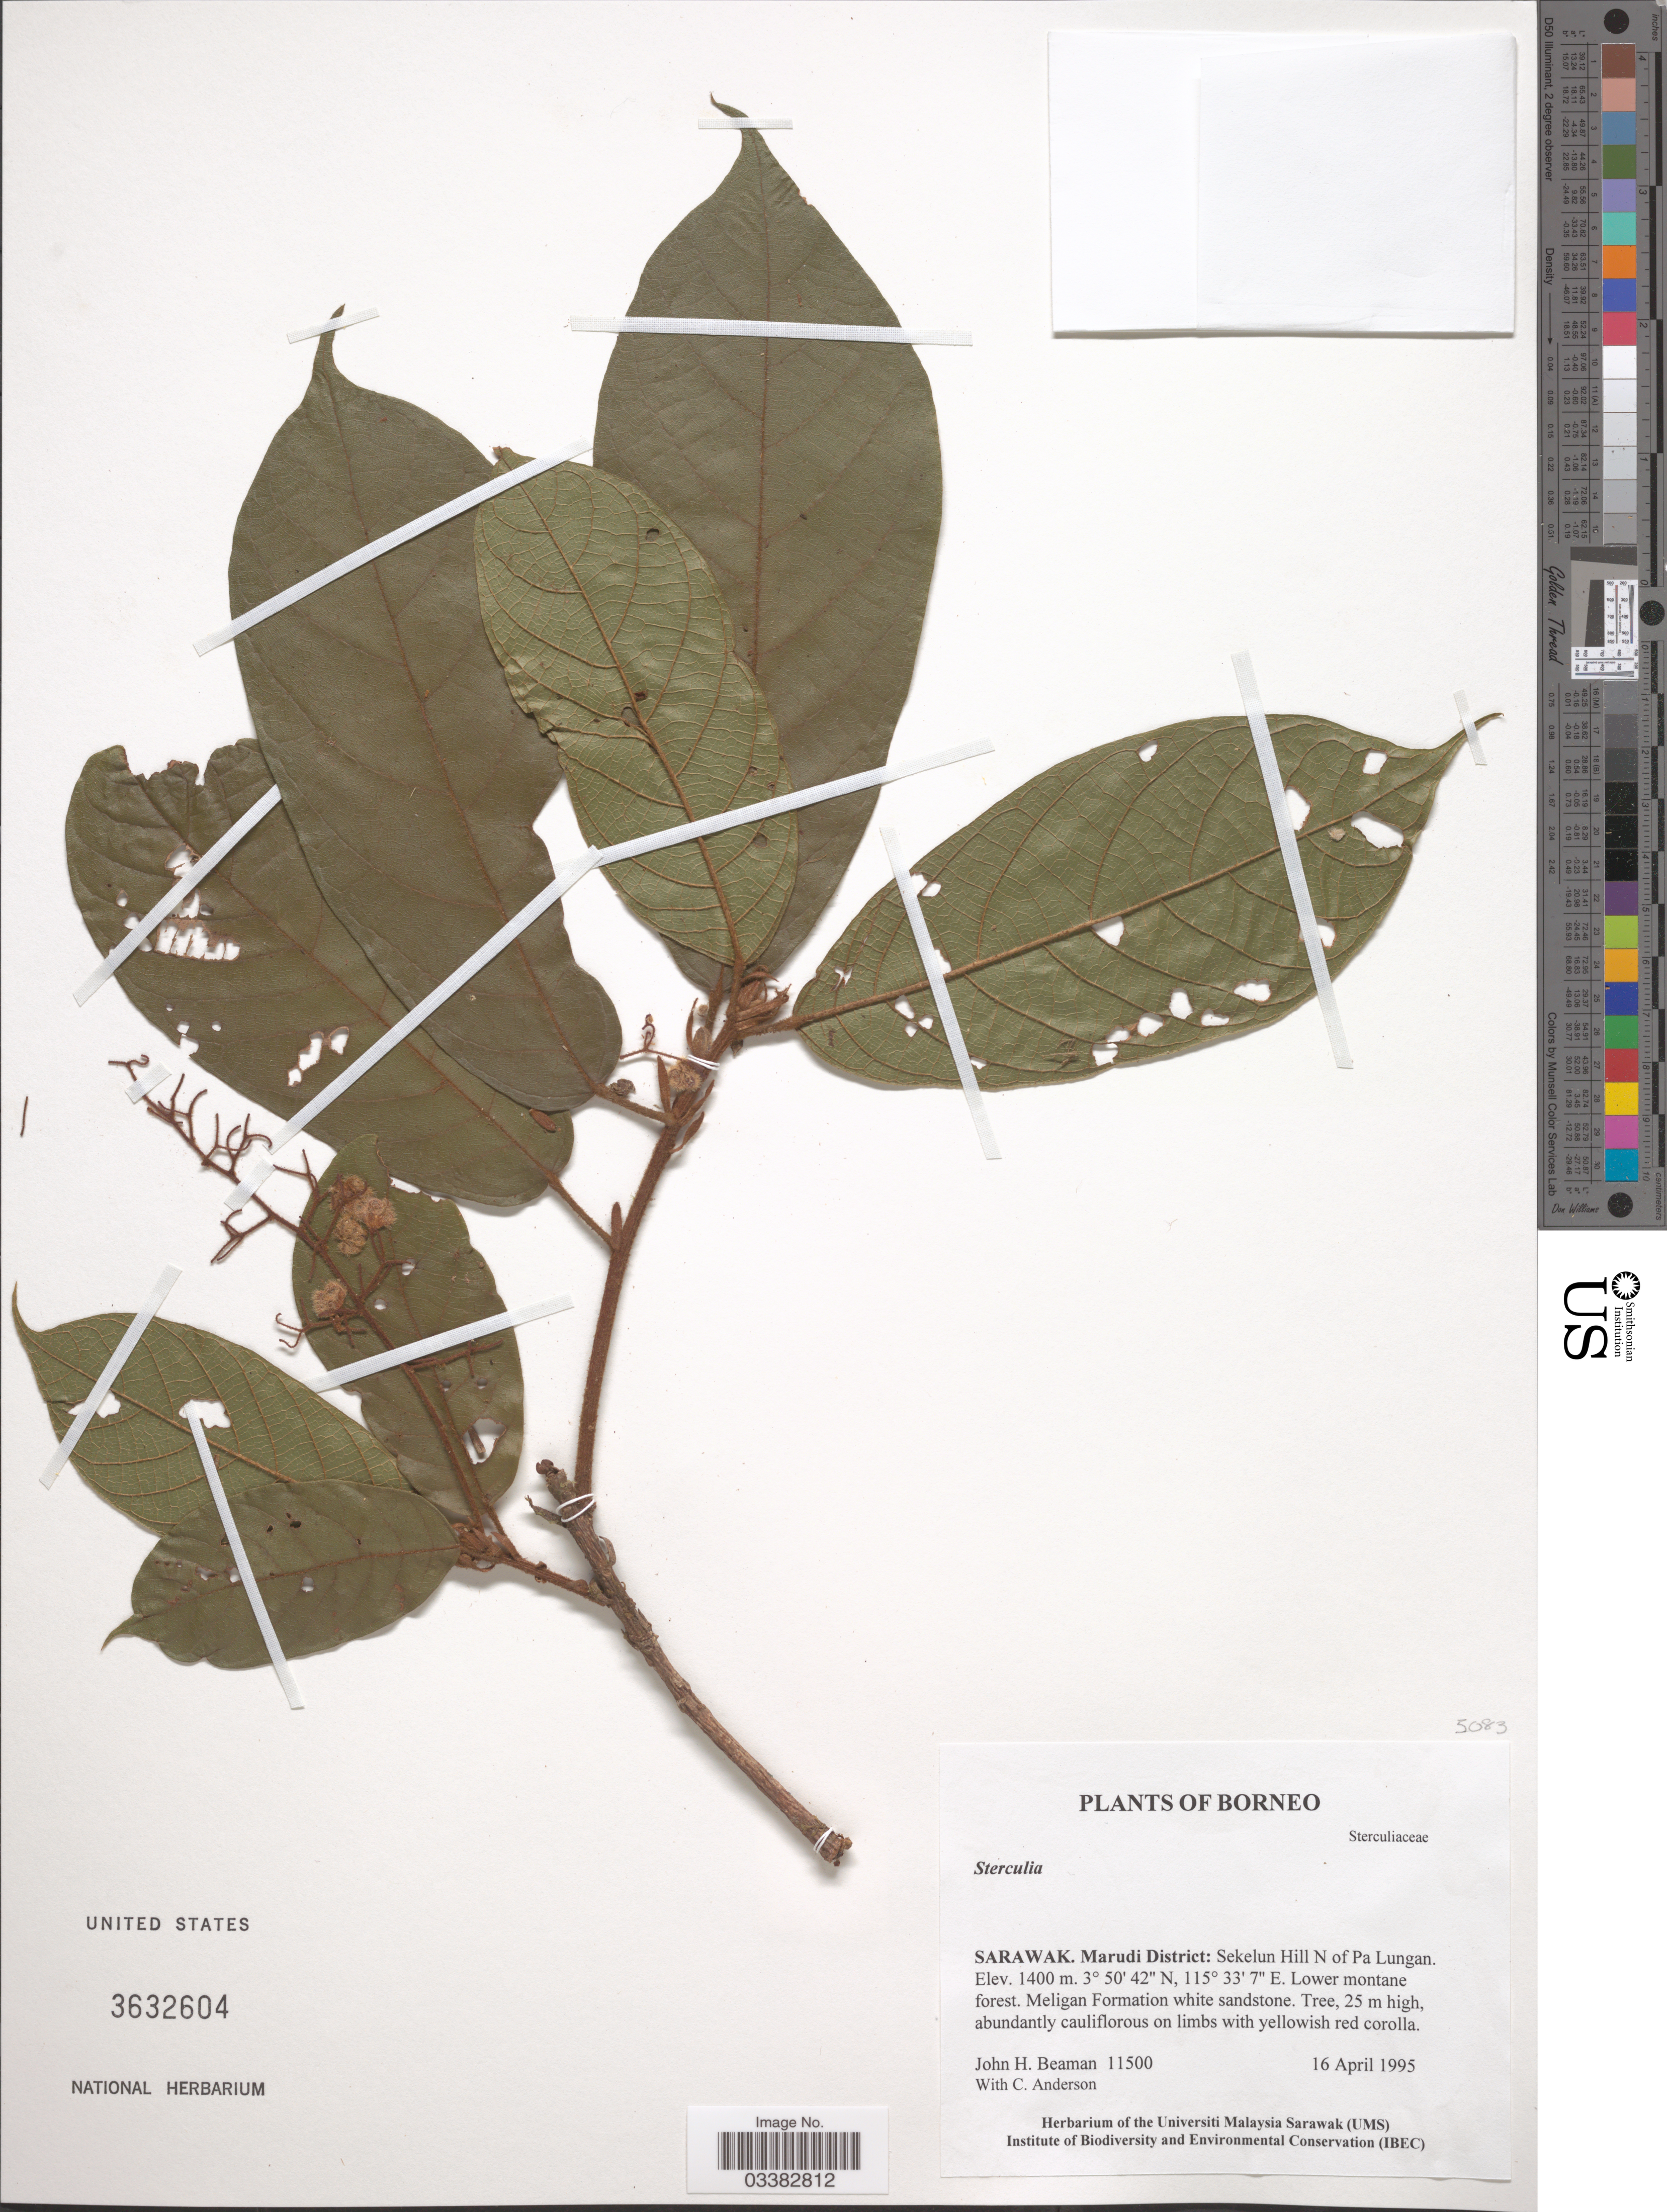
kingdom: Plantae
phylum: Tracheophyta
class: Magnoliopsida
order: Malvales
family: Malvaceae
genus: Sterculia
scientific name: Sterculia sp.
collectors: J. H. Beaman & C. Anderson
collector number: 11500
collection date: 1995-04-16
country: Malaysia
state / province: Sarawak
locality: Borneo. Marudi District: Sekelun Hill N of Pa Lungan.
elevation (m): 1400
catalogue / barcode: US 3632604